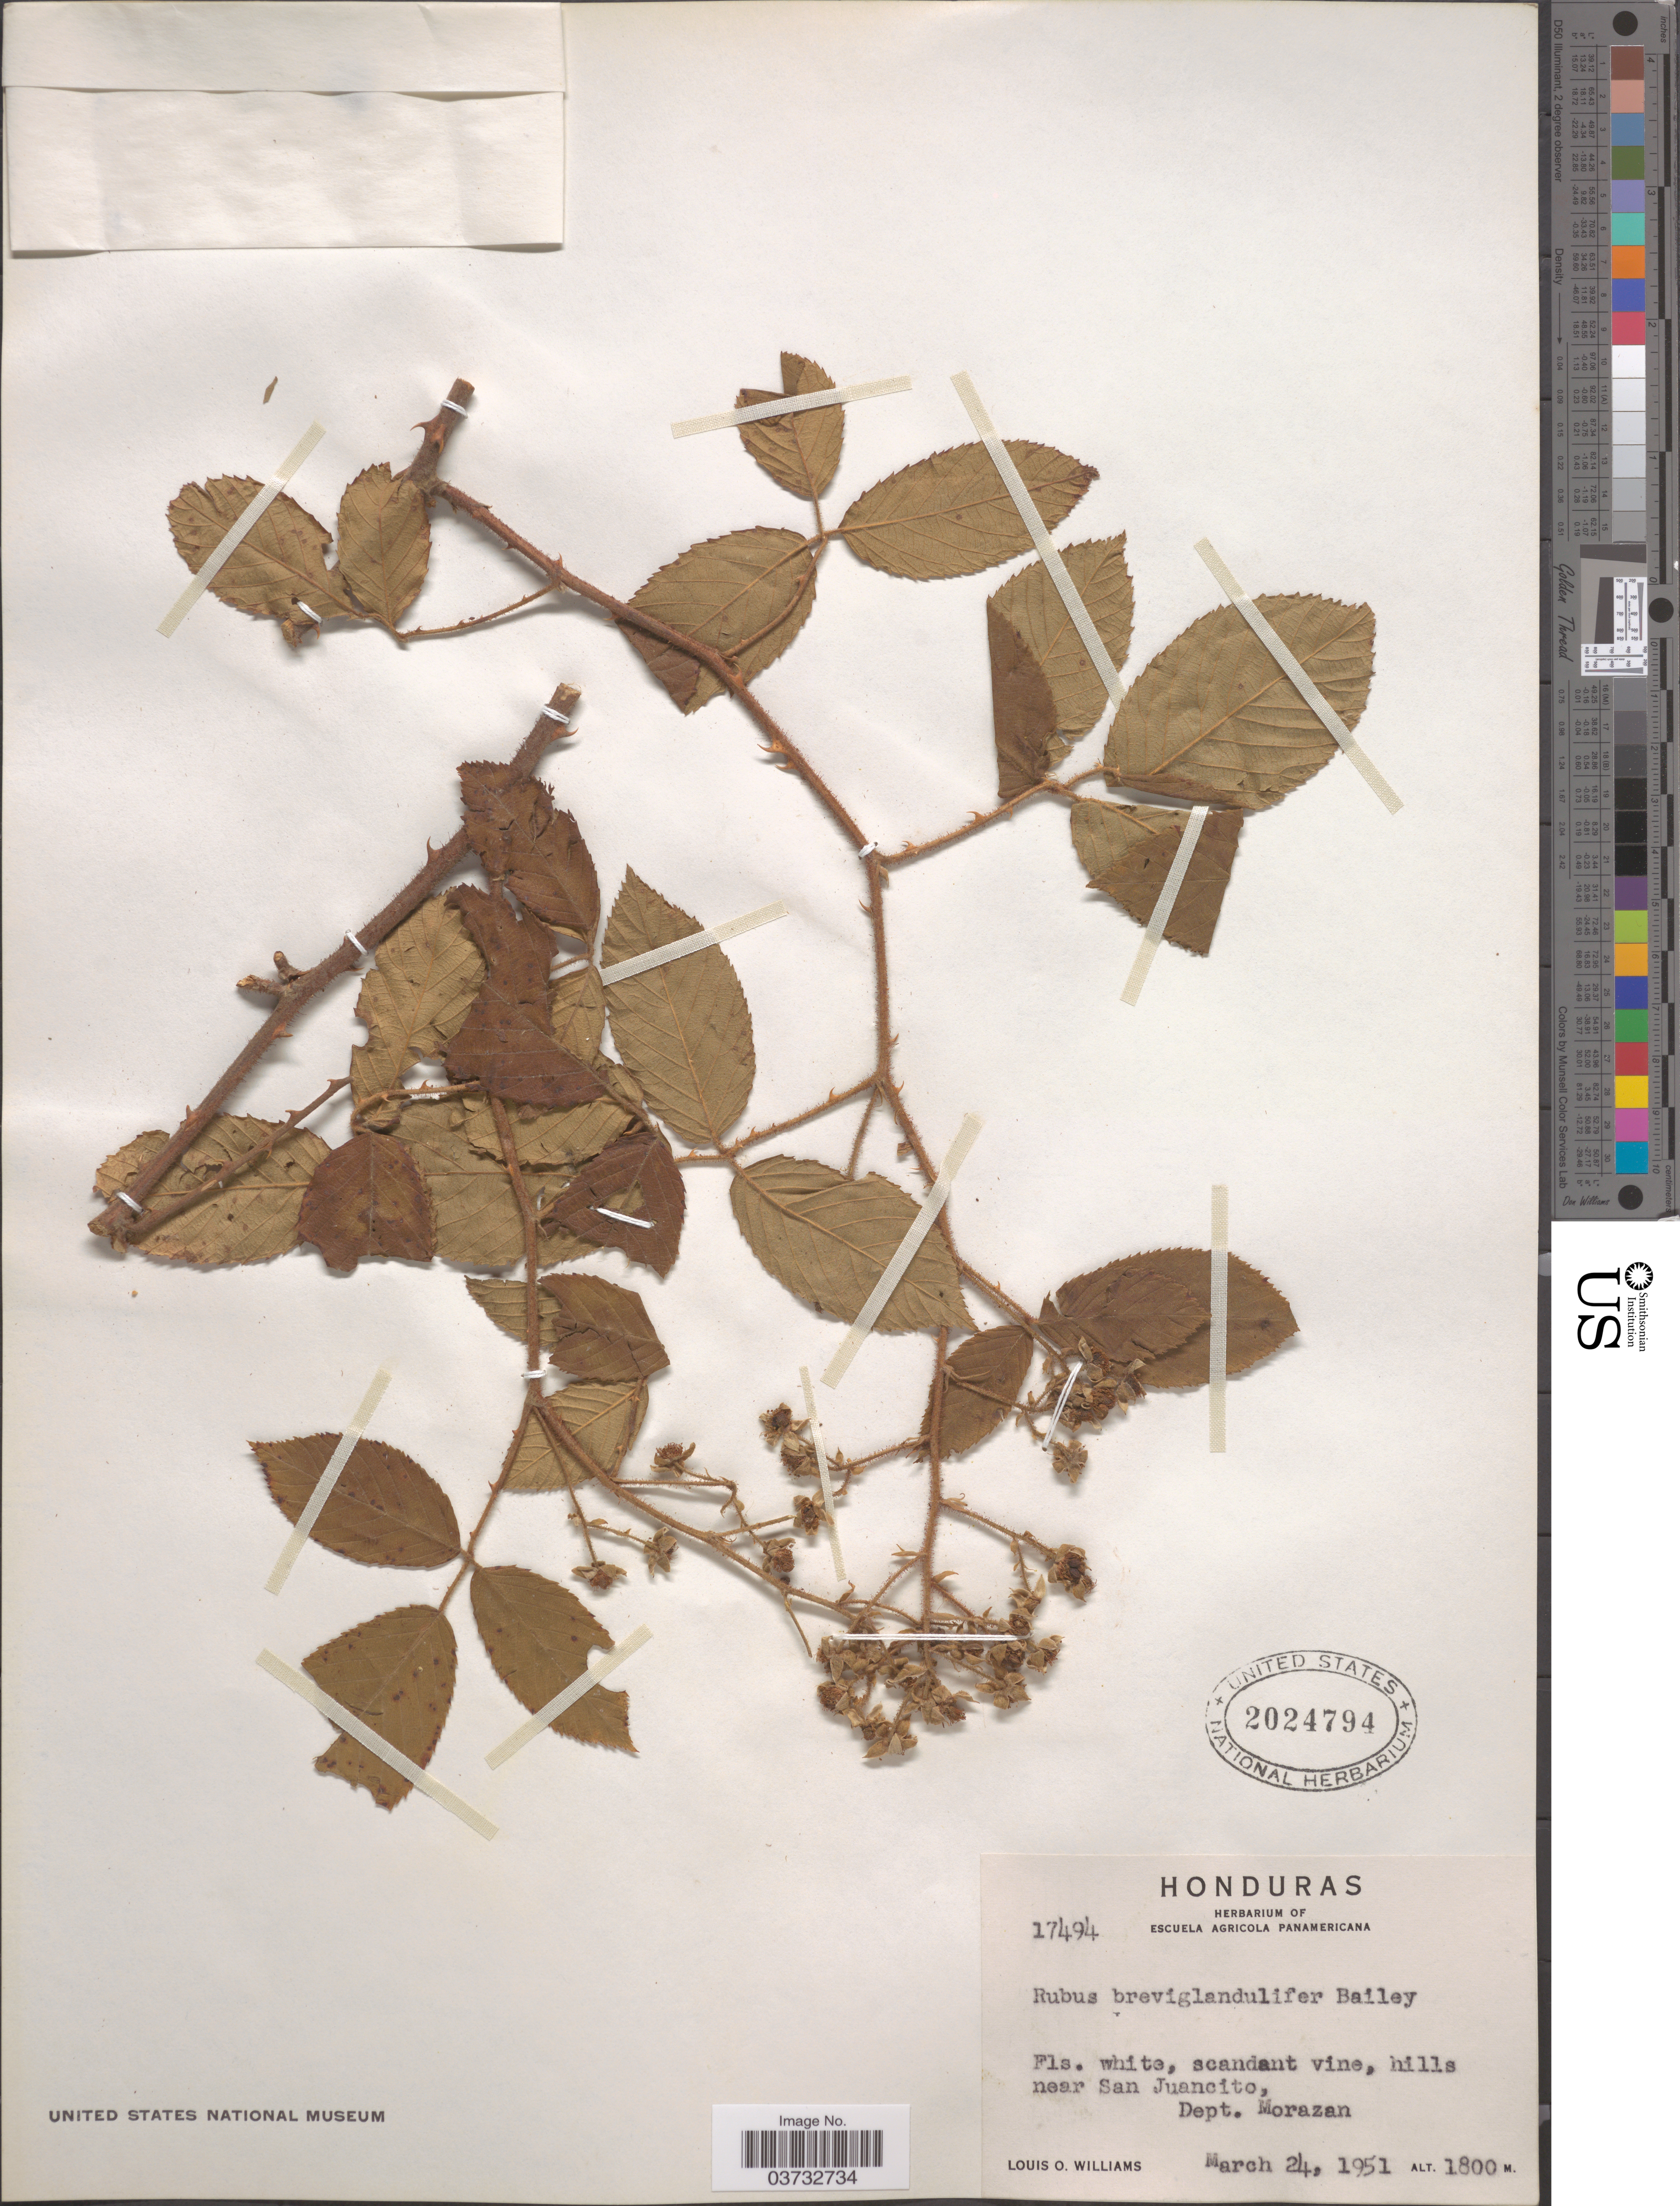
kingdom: Plantae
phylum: Tracheophyta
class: Magnoliopsida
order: Rosales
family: Rosaceae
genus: Rubus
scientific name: Rubus breviglandulifer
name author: L.H. Bailey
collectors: L. O. Williams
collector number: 17494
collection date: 1951-03-24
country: Honduras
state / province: Fco. Morazán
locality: Hills near San Juancito, Dept. Morazan.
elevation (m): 1800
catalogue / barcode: US 2024794